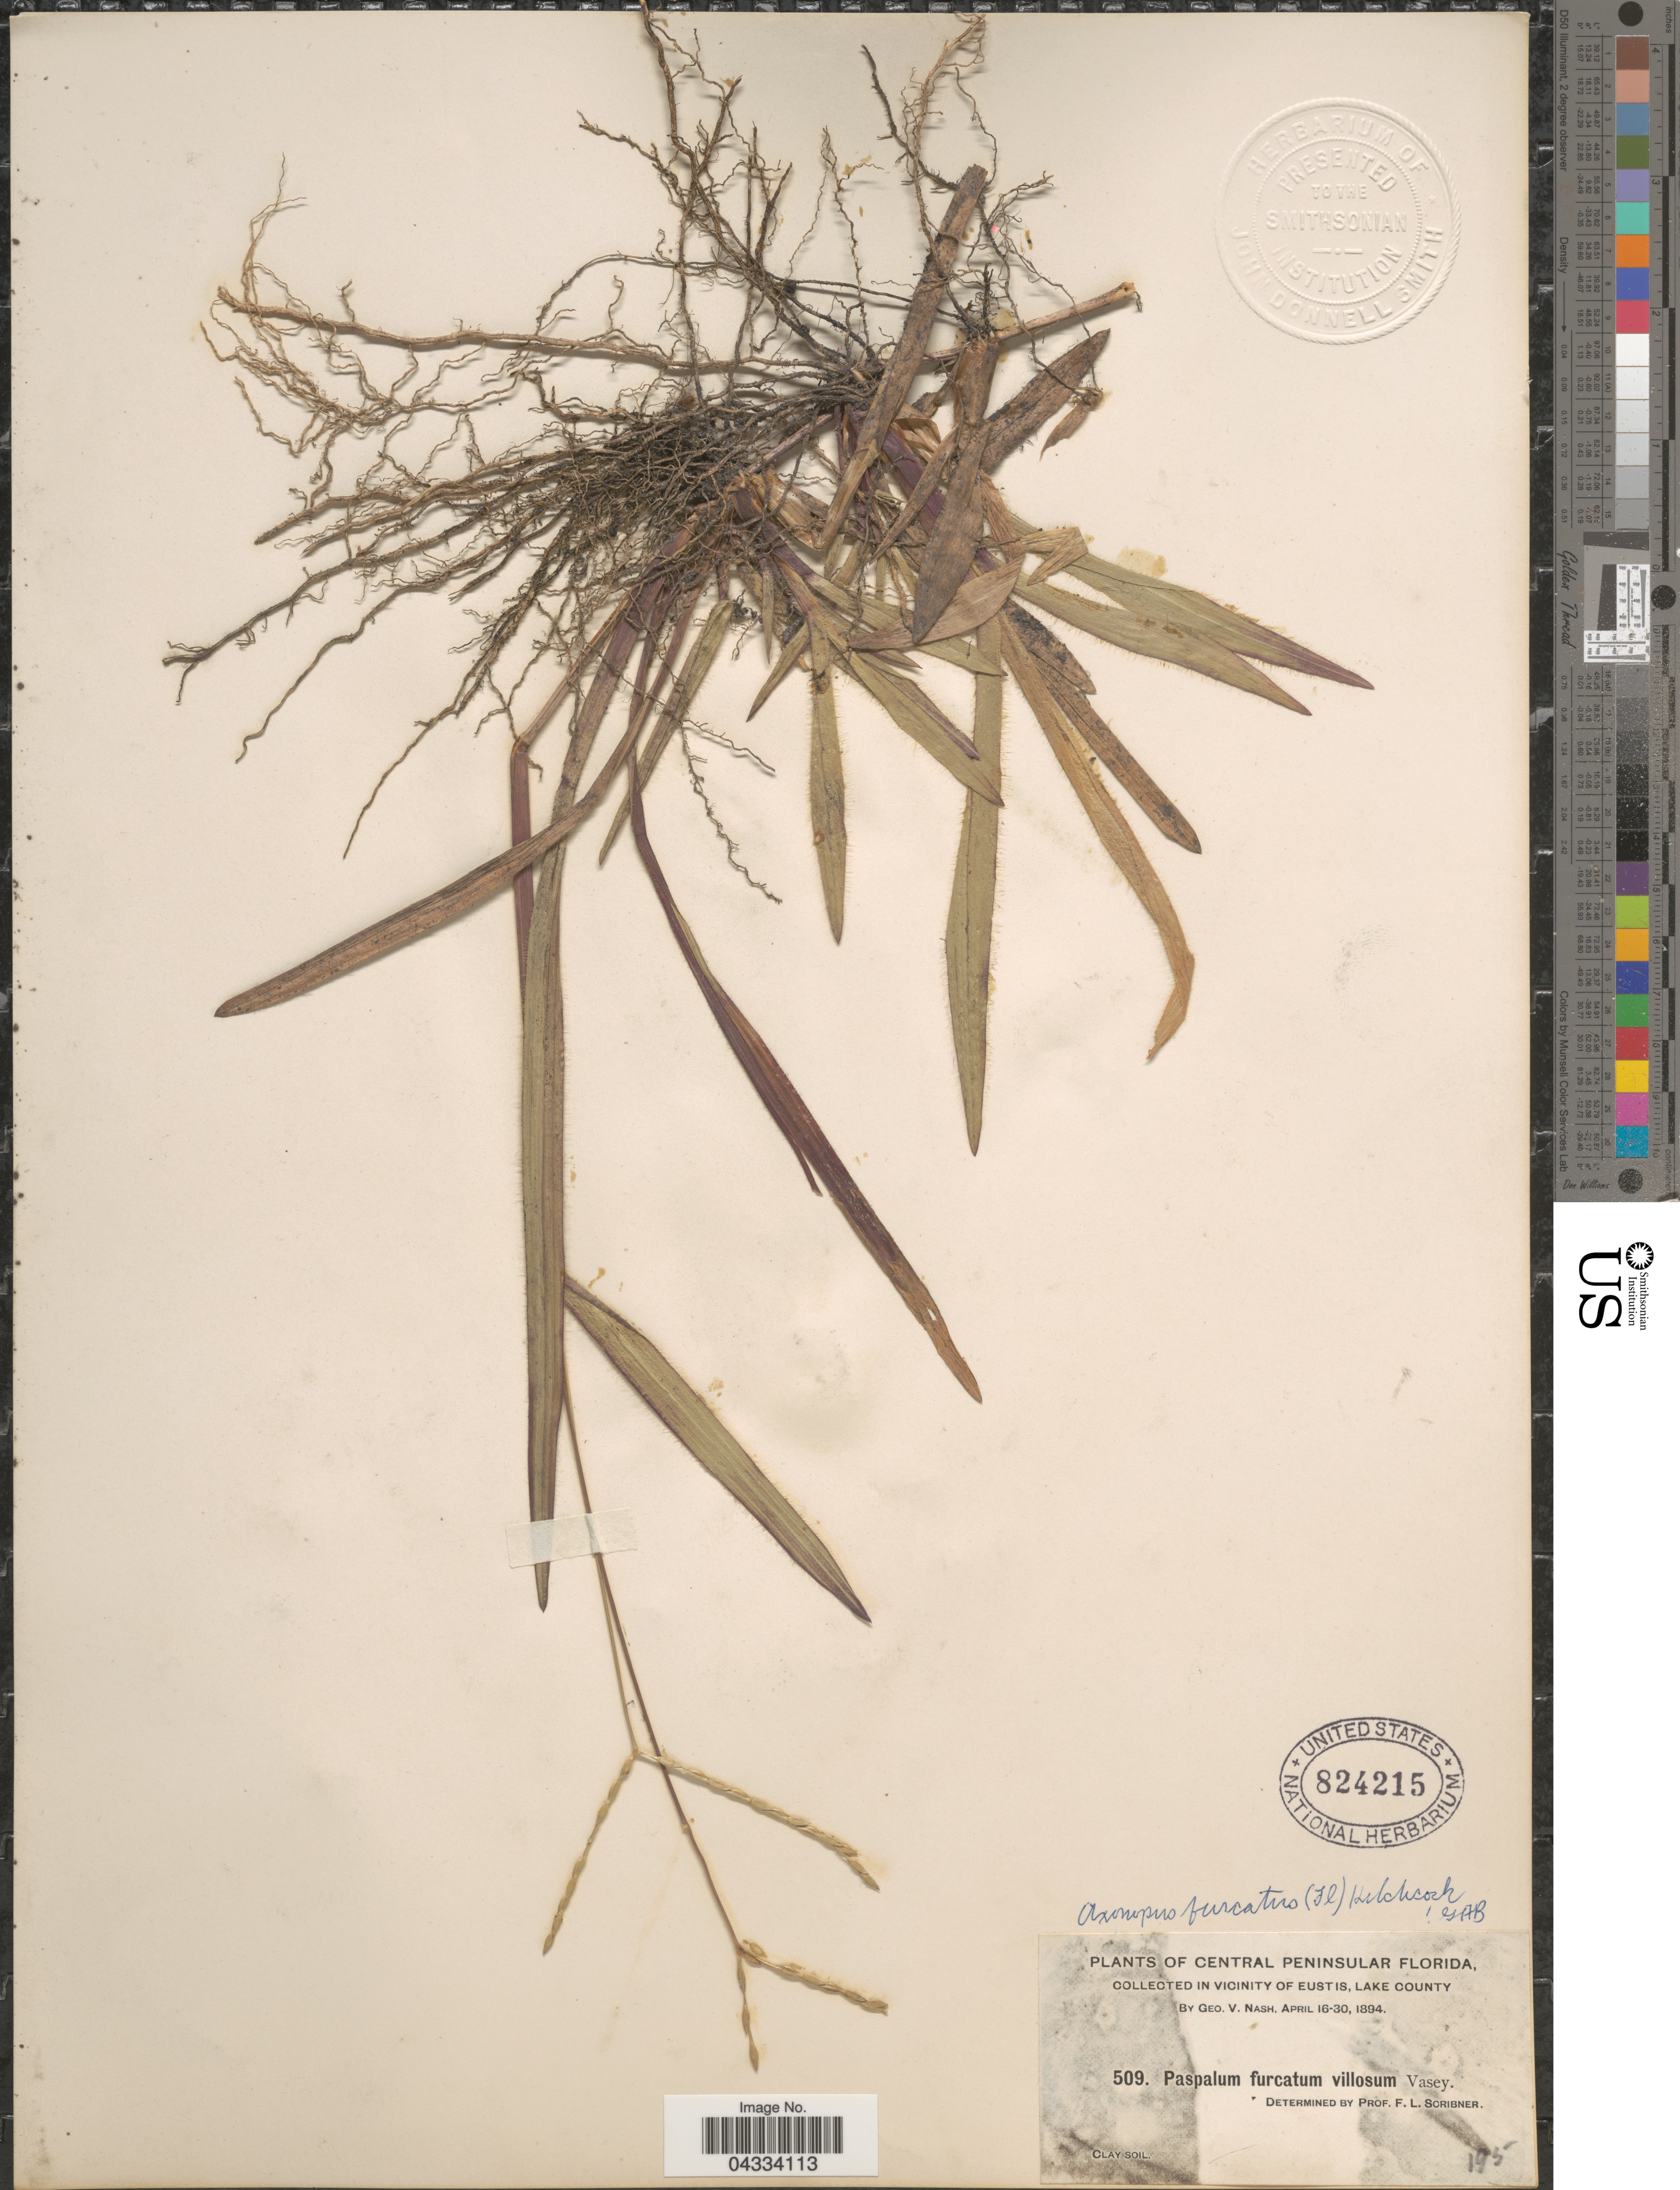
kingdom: Plantae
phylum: Tracheophyta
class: Liliopsida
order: Poales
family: Poaceae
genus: Axonopus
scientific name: Axonopus furcatus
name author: (Flüggé) Hitchc.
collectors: G. V. Nash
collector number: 509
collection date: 1894-04-16/1894-04-30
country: United States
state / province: Florida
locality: Central Peninsular Floirda. In Vicinity of Eustis, Lake County.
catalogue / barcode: US 824215